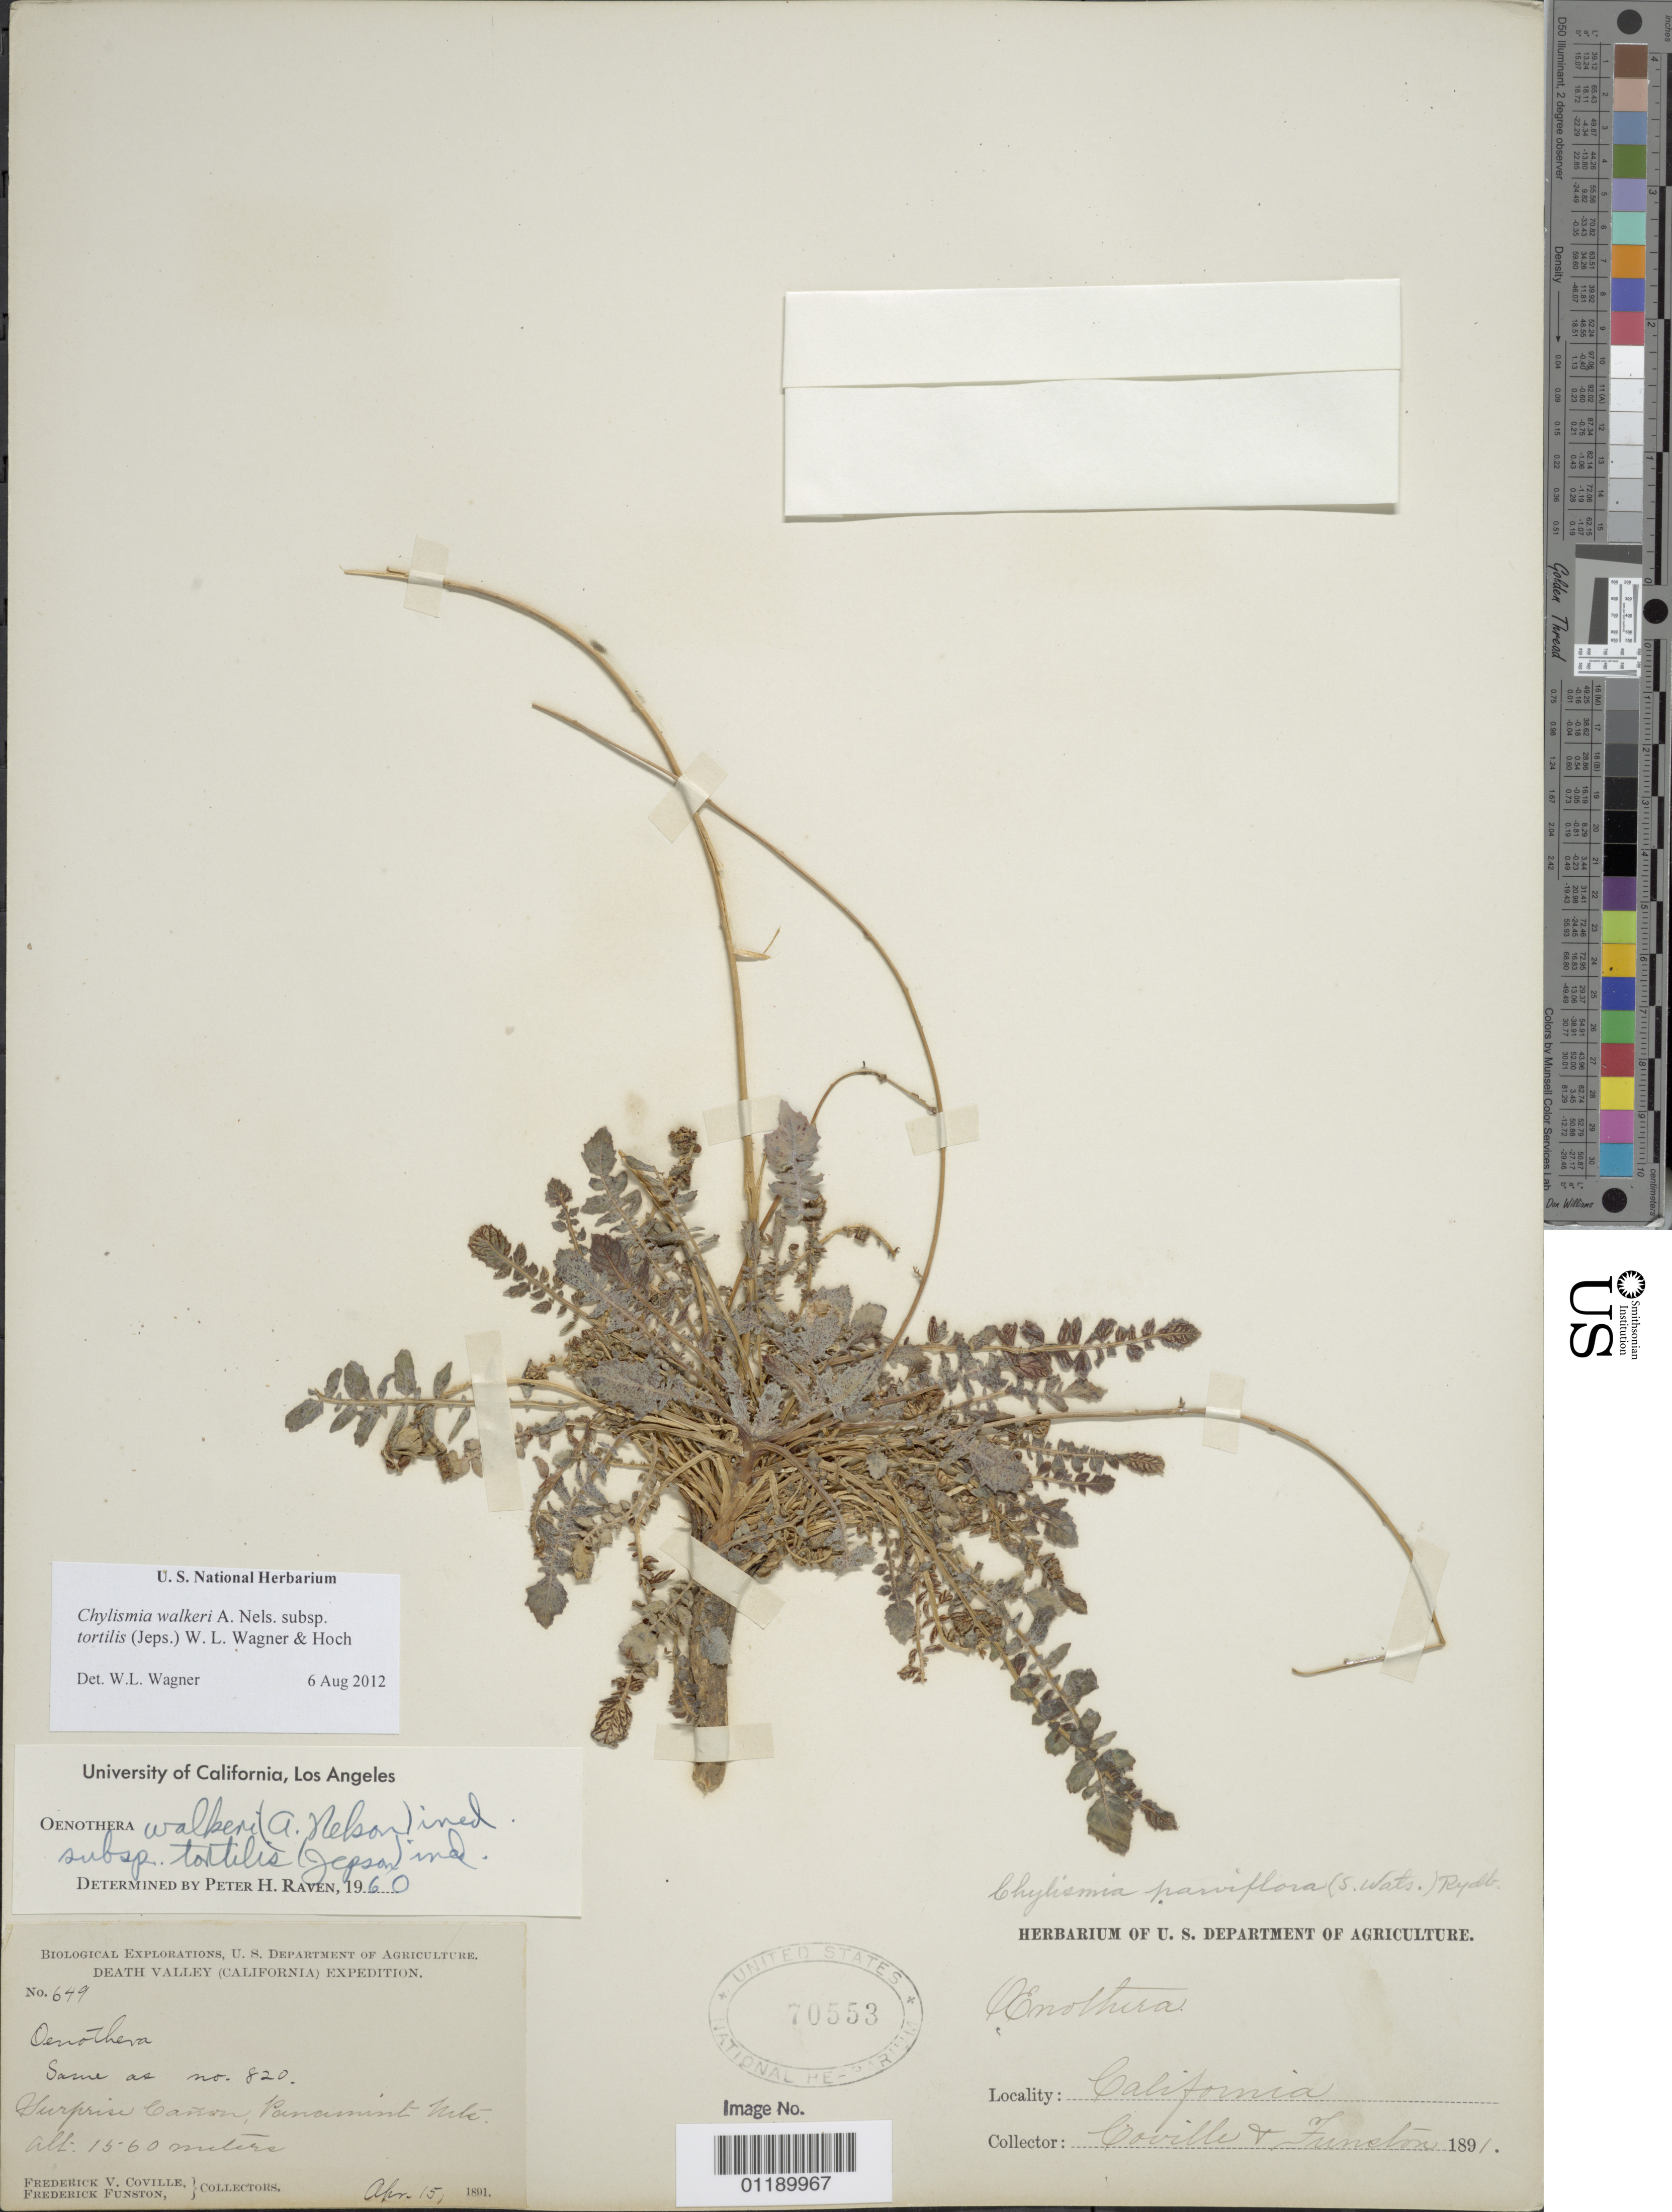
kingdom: Plantae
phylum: Tracheophyta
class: Magnoliopsida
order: Myrtales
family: Onagraceae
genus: Chylismia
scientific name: Chylismia walkeri subsp. tortilis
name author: (Jeps.) W.L. Wagner & Hoch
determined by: Wagner, W. L., (BOT), Smithsonian Institution - National Museum of Natural History (UNITED STATES)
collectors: F. V. Coville & F. Funston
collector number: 649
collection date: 1891-04-15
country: United States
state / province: California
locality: Surprise Canyon, Panamint Mts.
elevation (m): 1560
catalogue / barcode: US 70553